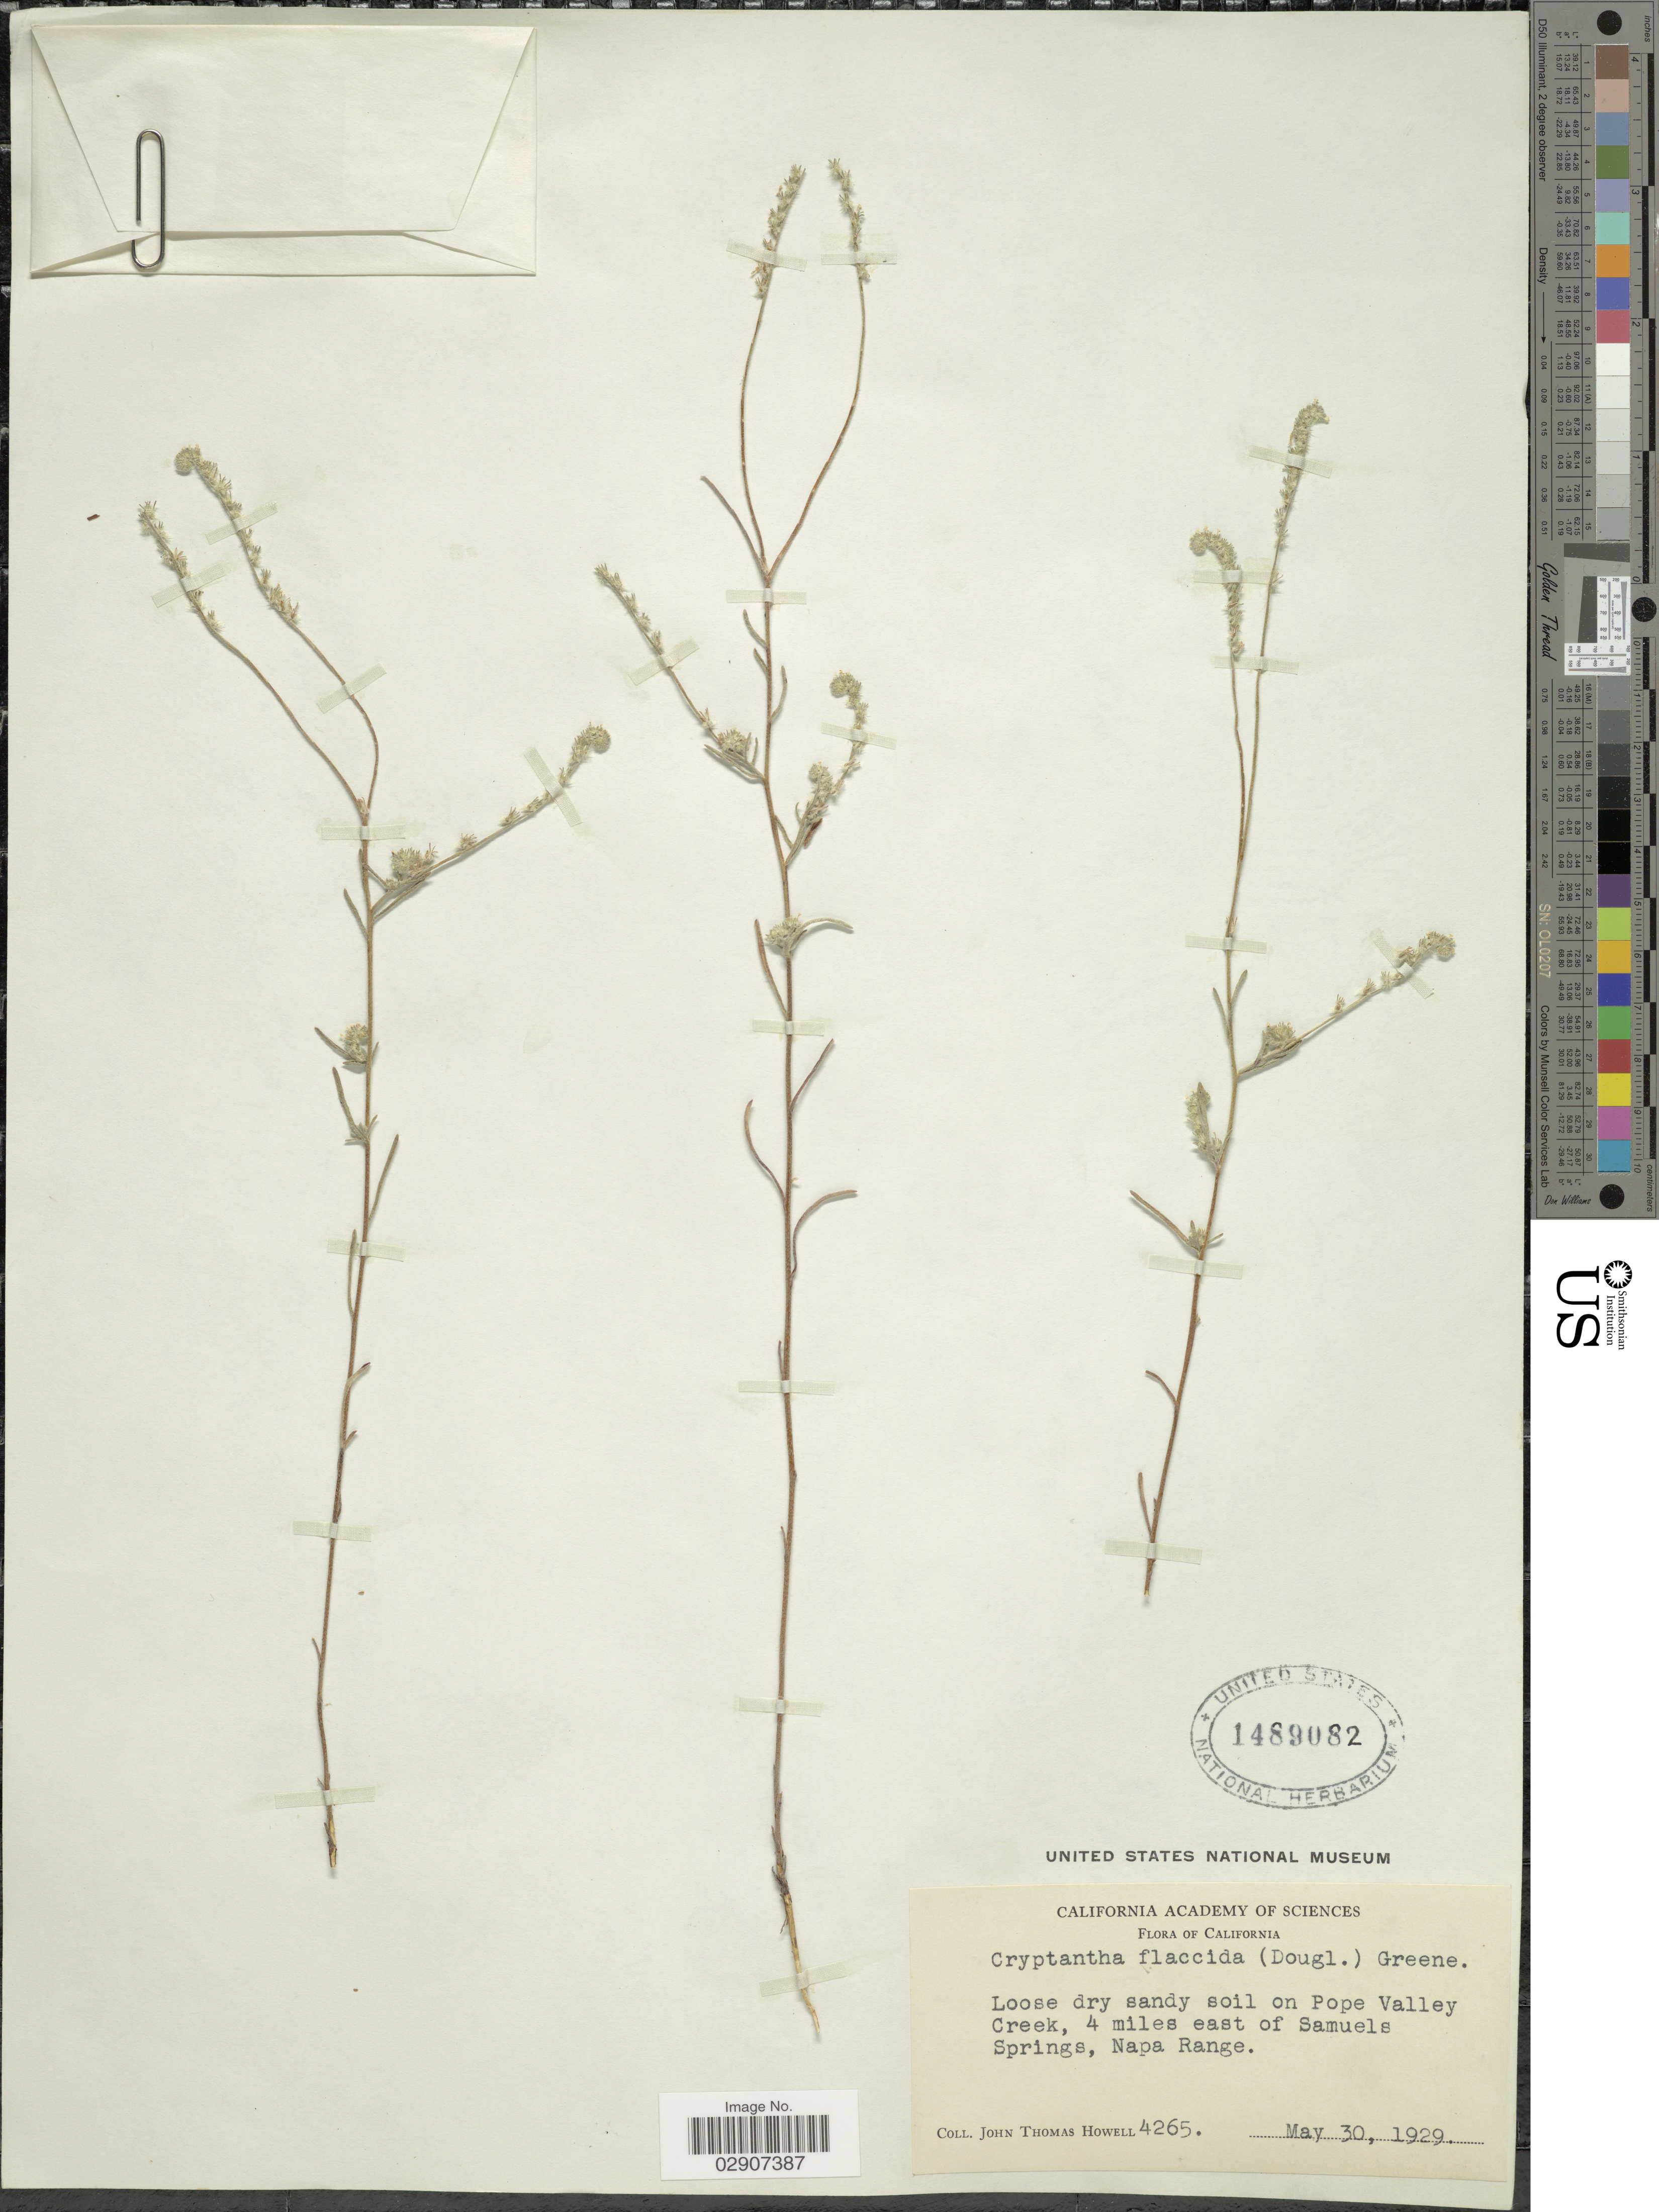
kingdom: Plantae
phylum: Tracheophyta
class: Magnoliopsida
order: Boraginales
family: Boraginaceae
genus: Cryptantha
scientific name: Cryptantha flaccida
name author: (Douglas ex Lehm.) Greene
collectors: J. T. Howell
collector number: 4265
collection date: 1929-05-30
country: United States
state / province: California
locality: Loose dry sandy soil on Pope Valley Creek, 4 miles east of Samuels Springs, Napa Range.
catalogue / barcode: US 1489082